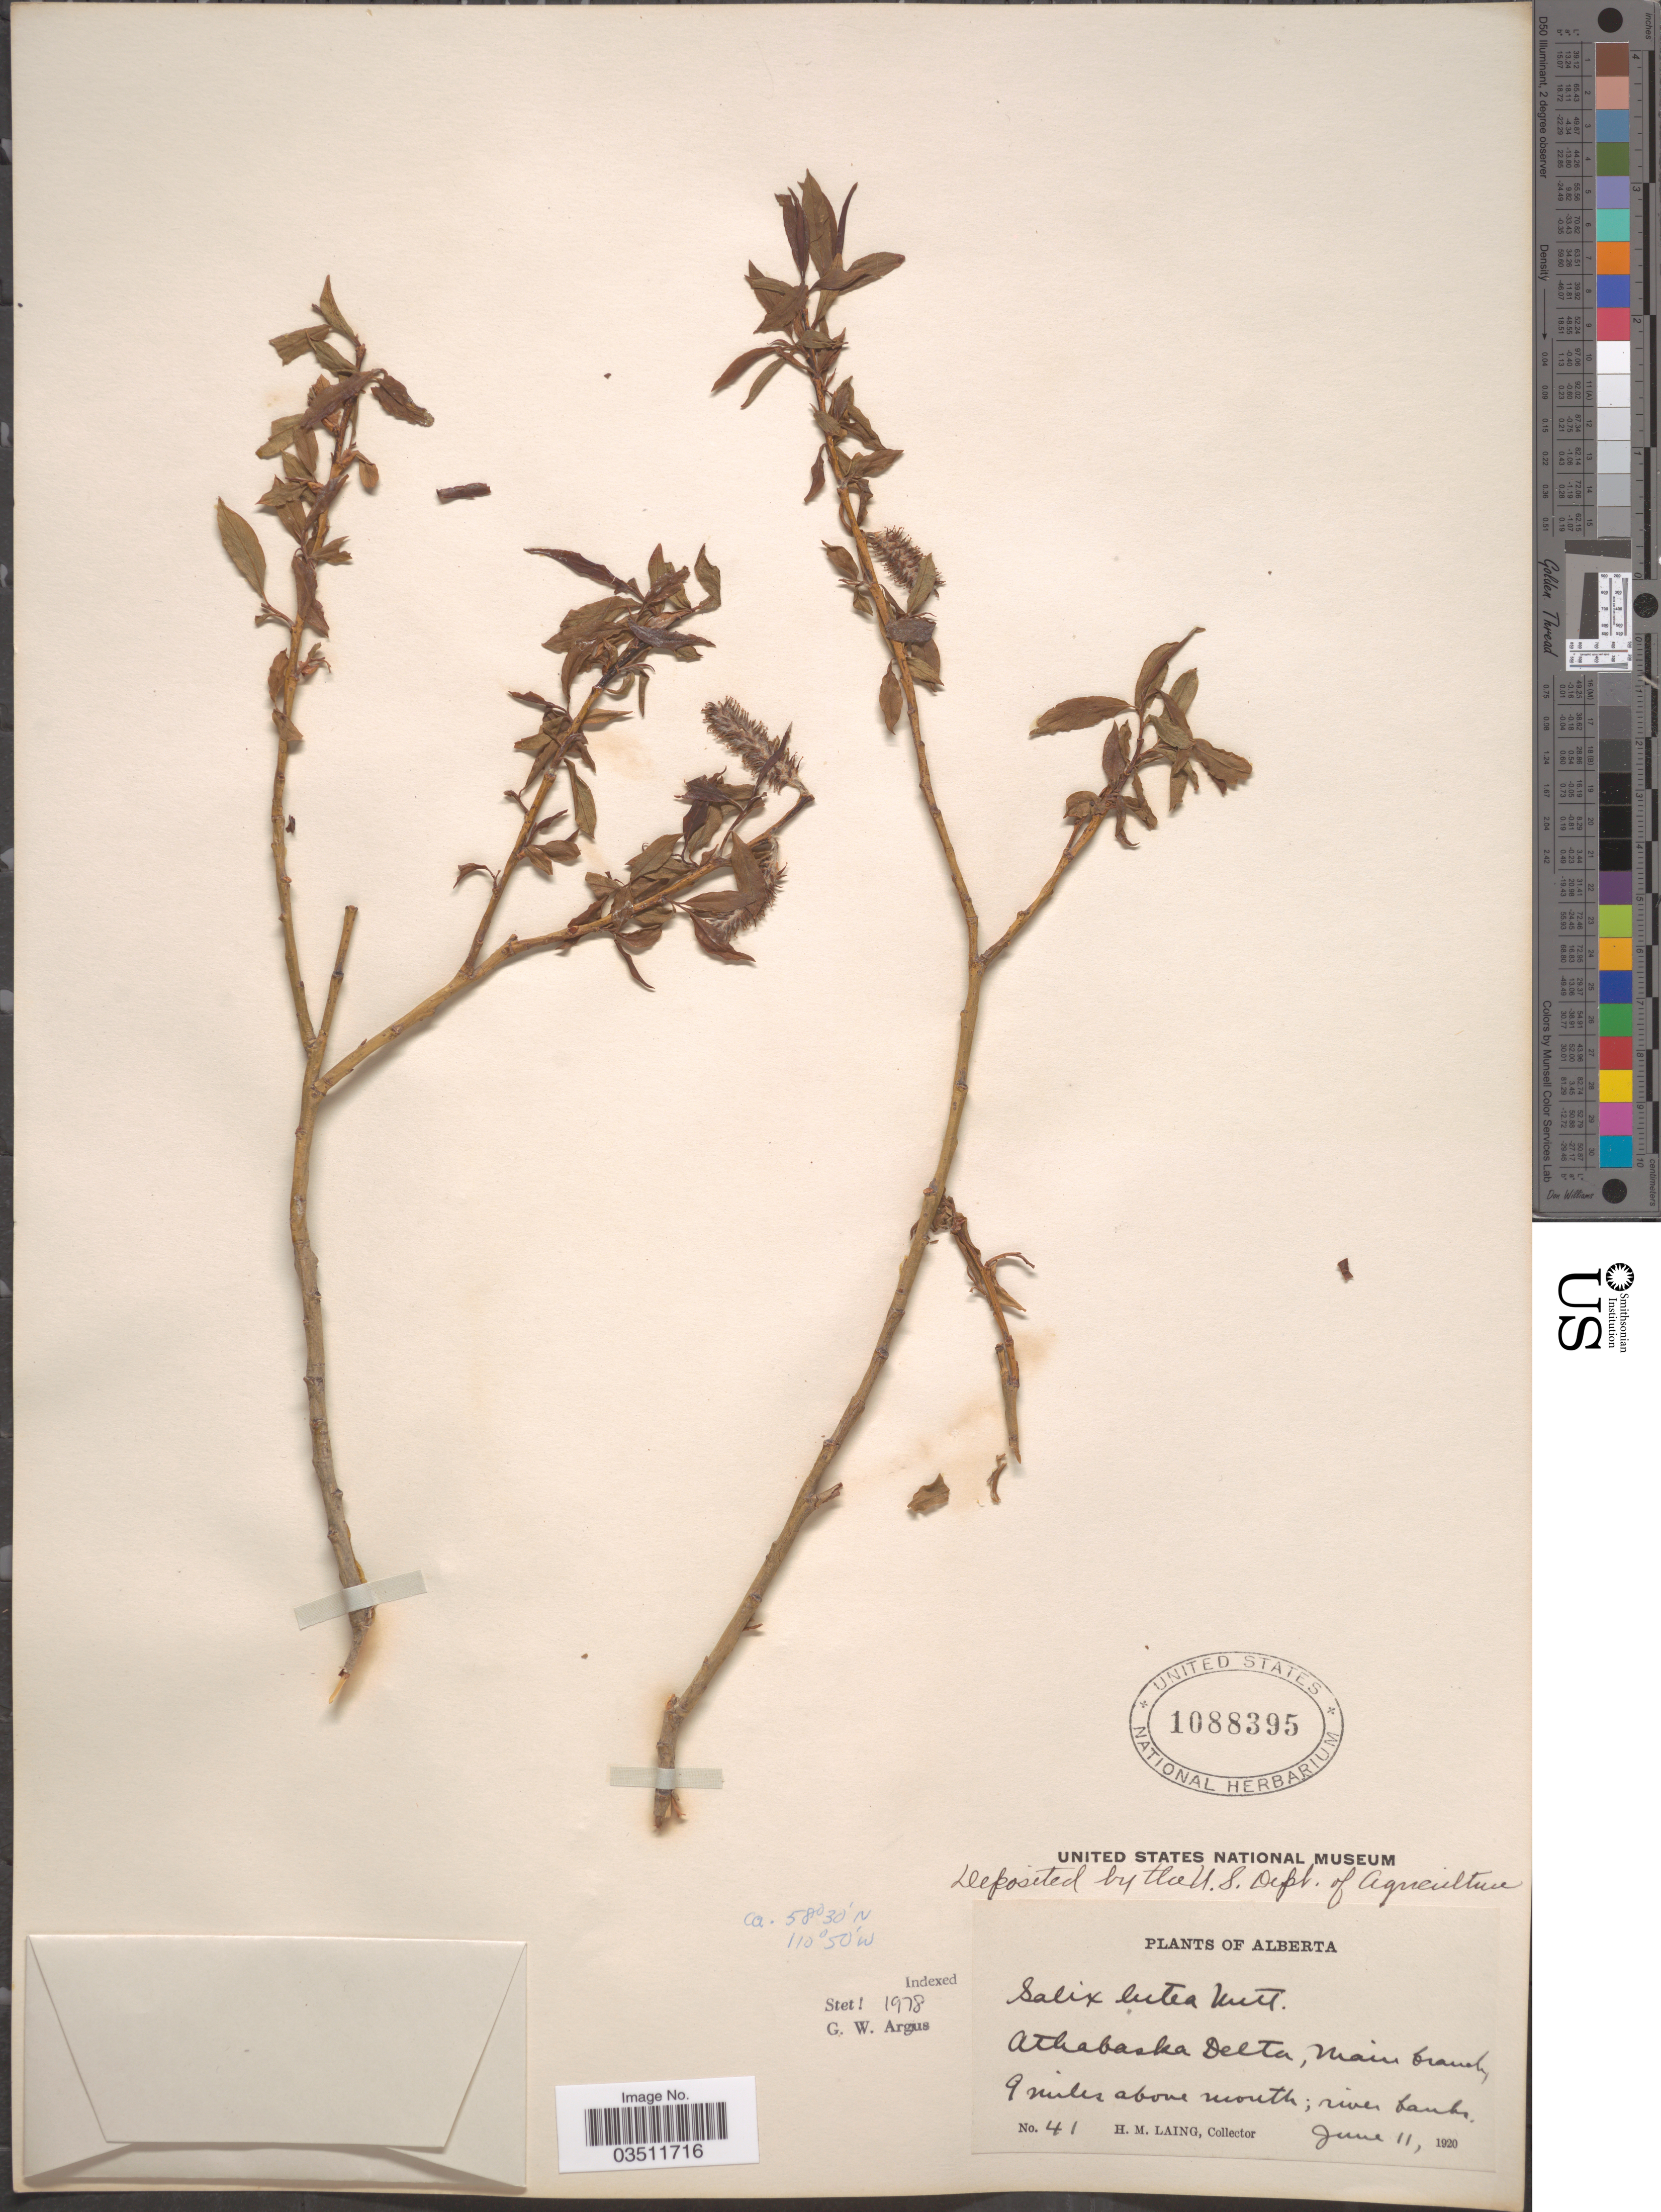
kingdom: Plantae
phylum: Tracheophyta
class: Magnoliopsida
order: Malpighiales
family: Salicaceae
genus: Salix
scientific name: Salix lutea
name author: Nutt.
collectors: H. Laing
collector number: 41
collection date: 1920-06-11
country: Canada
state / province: Alberta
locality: Athabaska Delta, Main branch, 9 miles above mouth; river banks.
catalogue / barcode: US 1088395